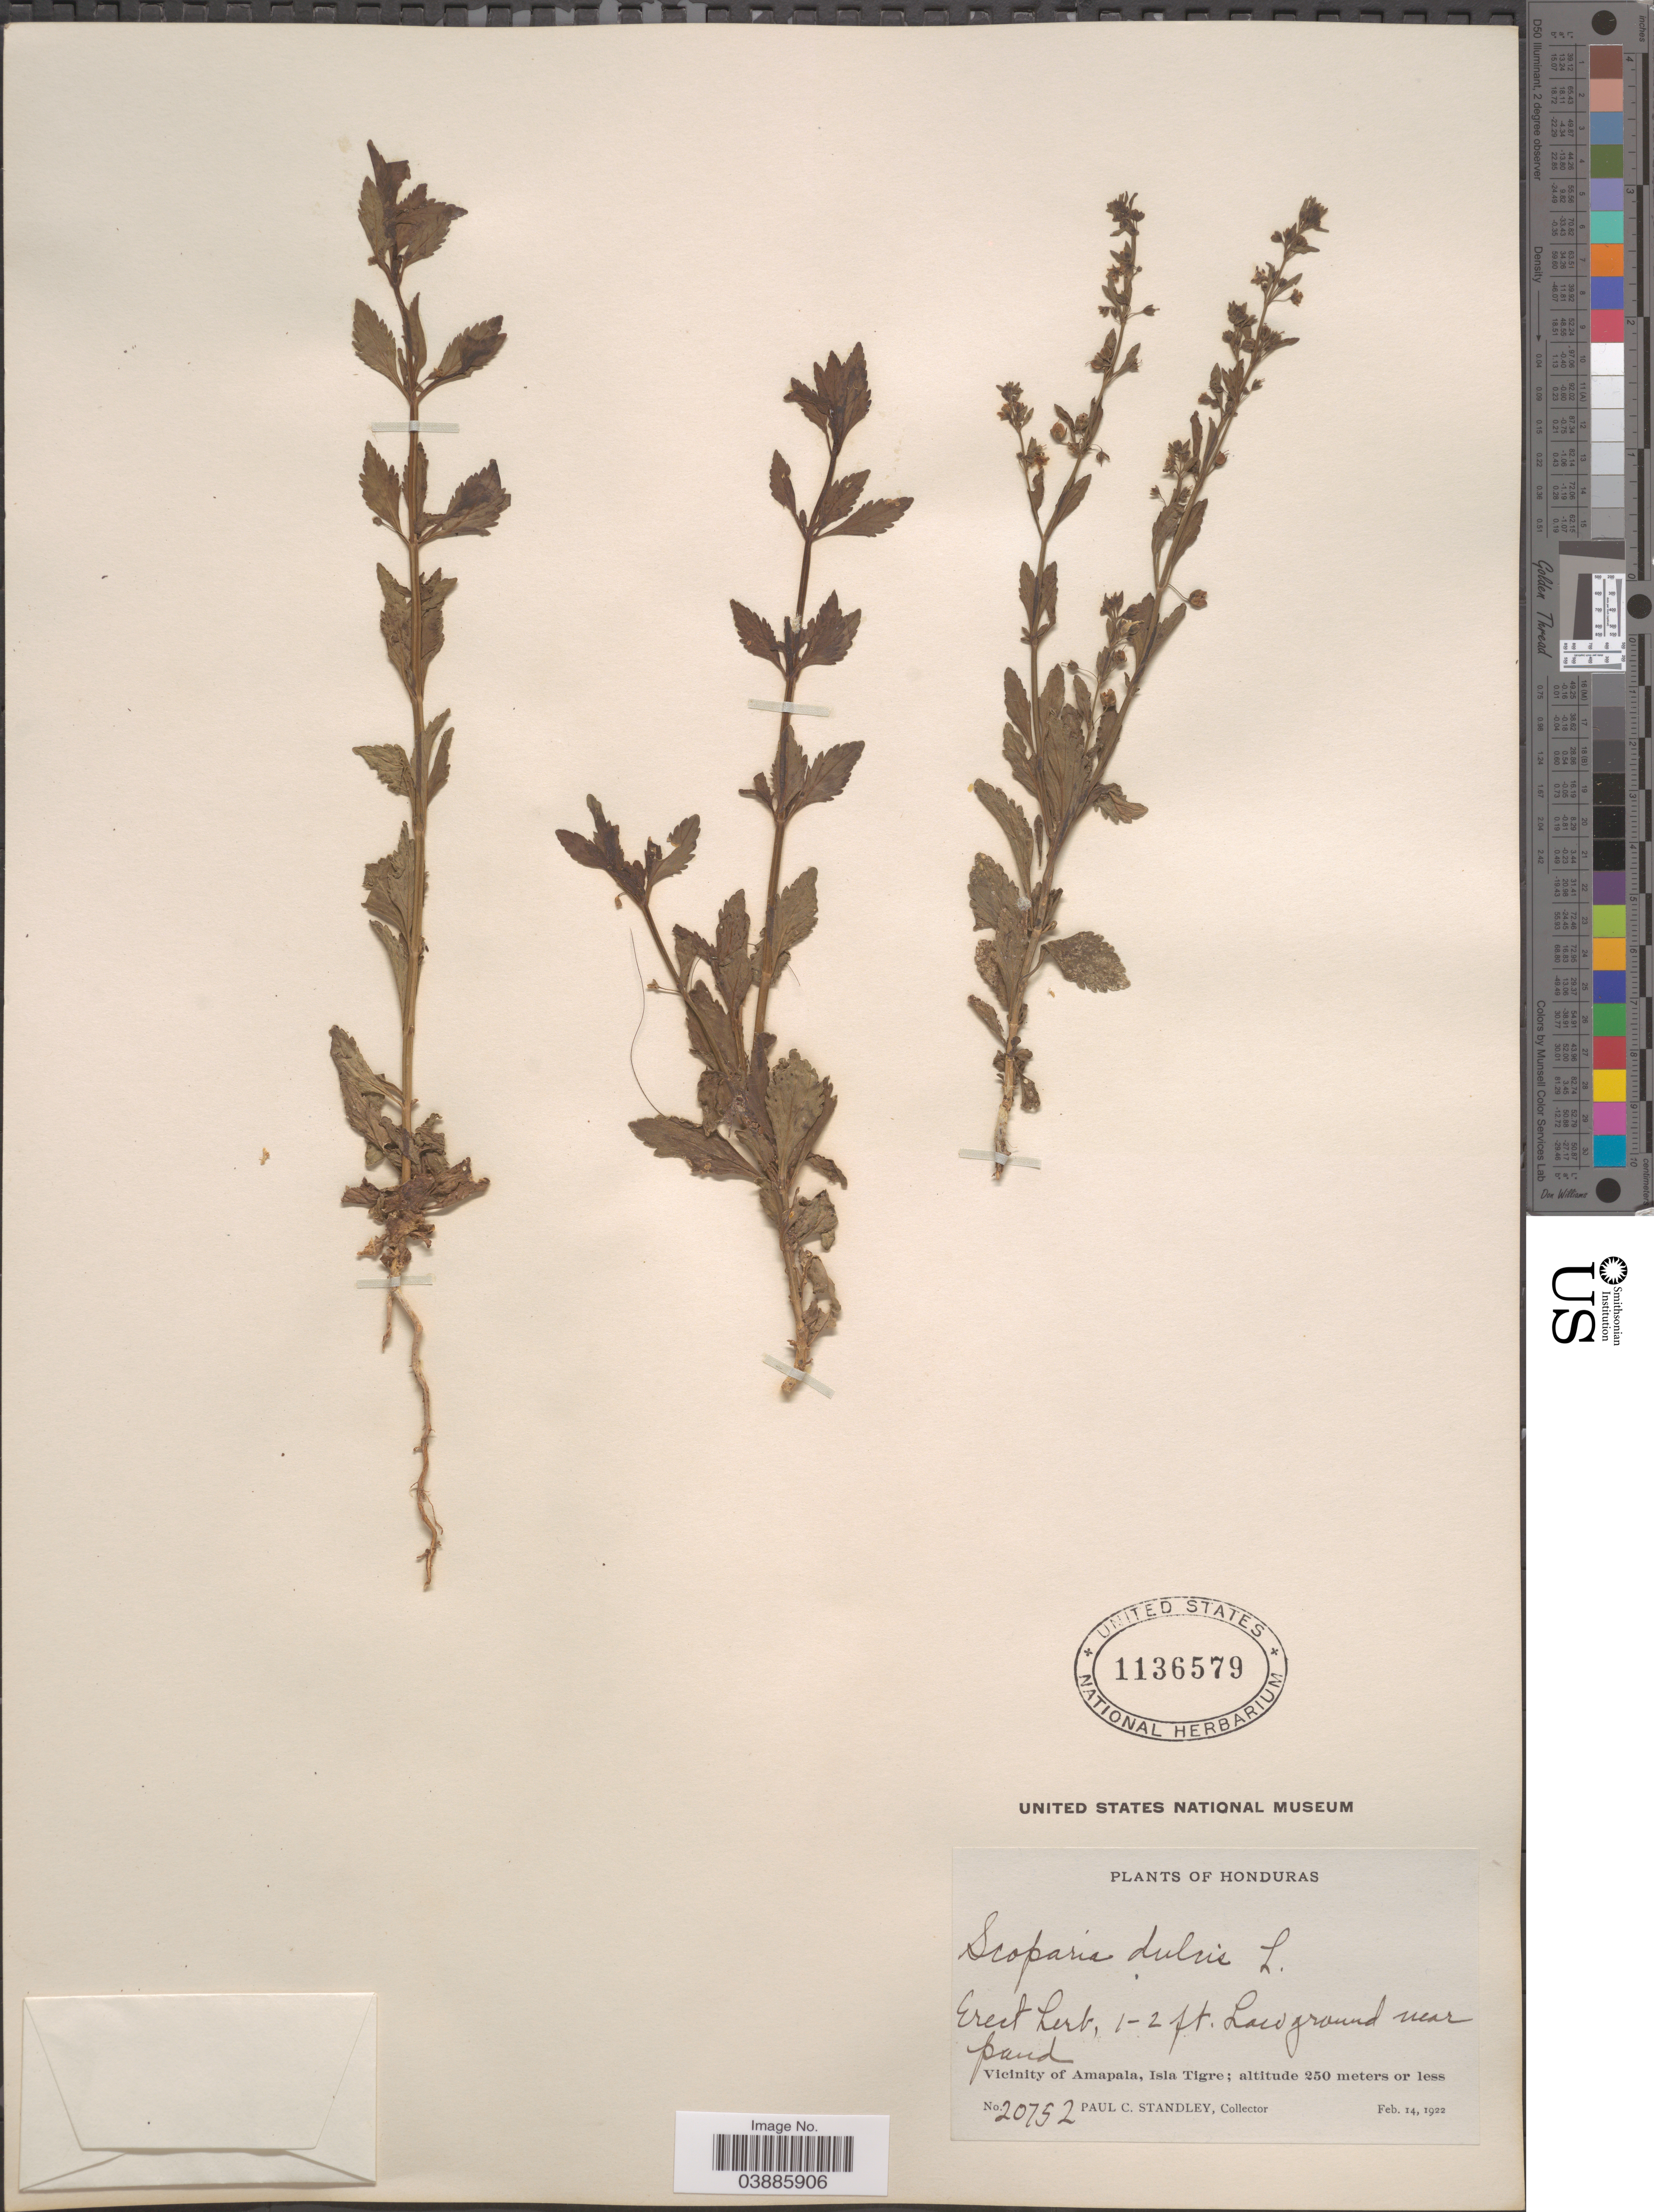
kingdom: Plantae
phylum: Tracheophyta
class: Magnoliopsida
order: Lamiales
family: Plantaginaceae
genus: Scoparia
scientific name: Scoparia dulcis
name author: L.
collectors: P. C. Standley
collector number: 20752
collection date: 1922-02-14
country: Honduras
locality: Vicinity of Amapala, Isla Tigre.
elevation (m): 250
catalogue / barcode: US 1136579